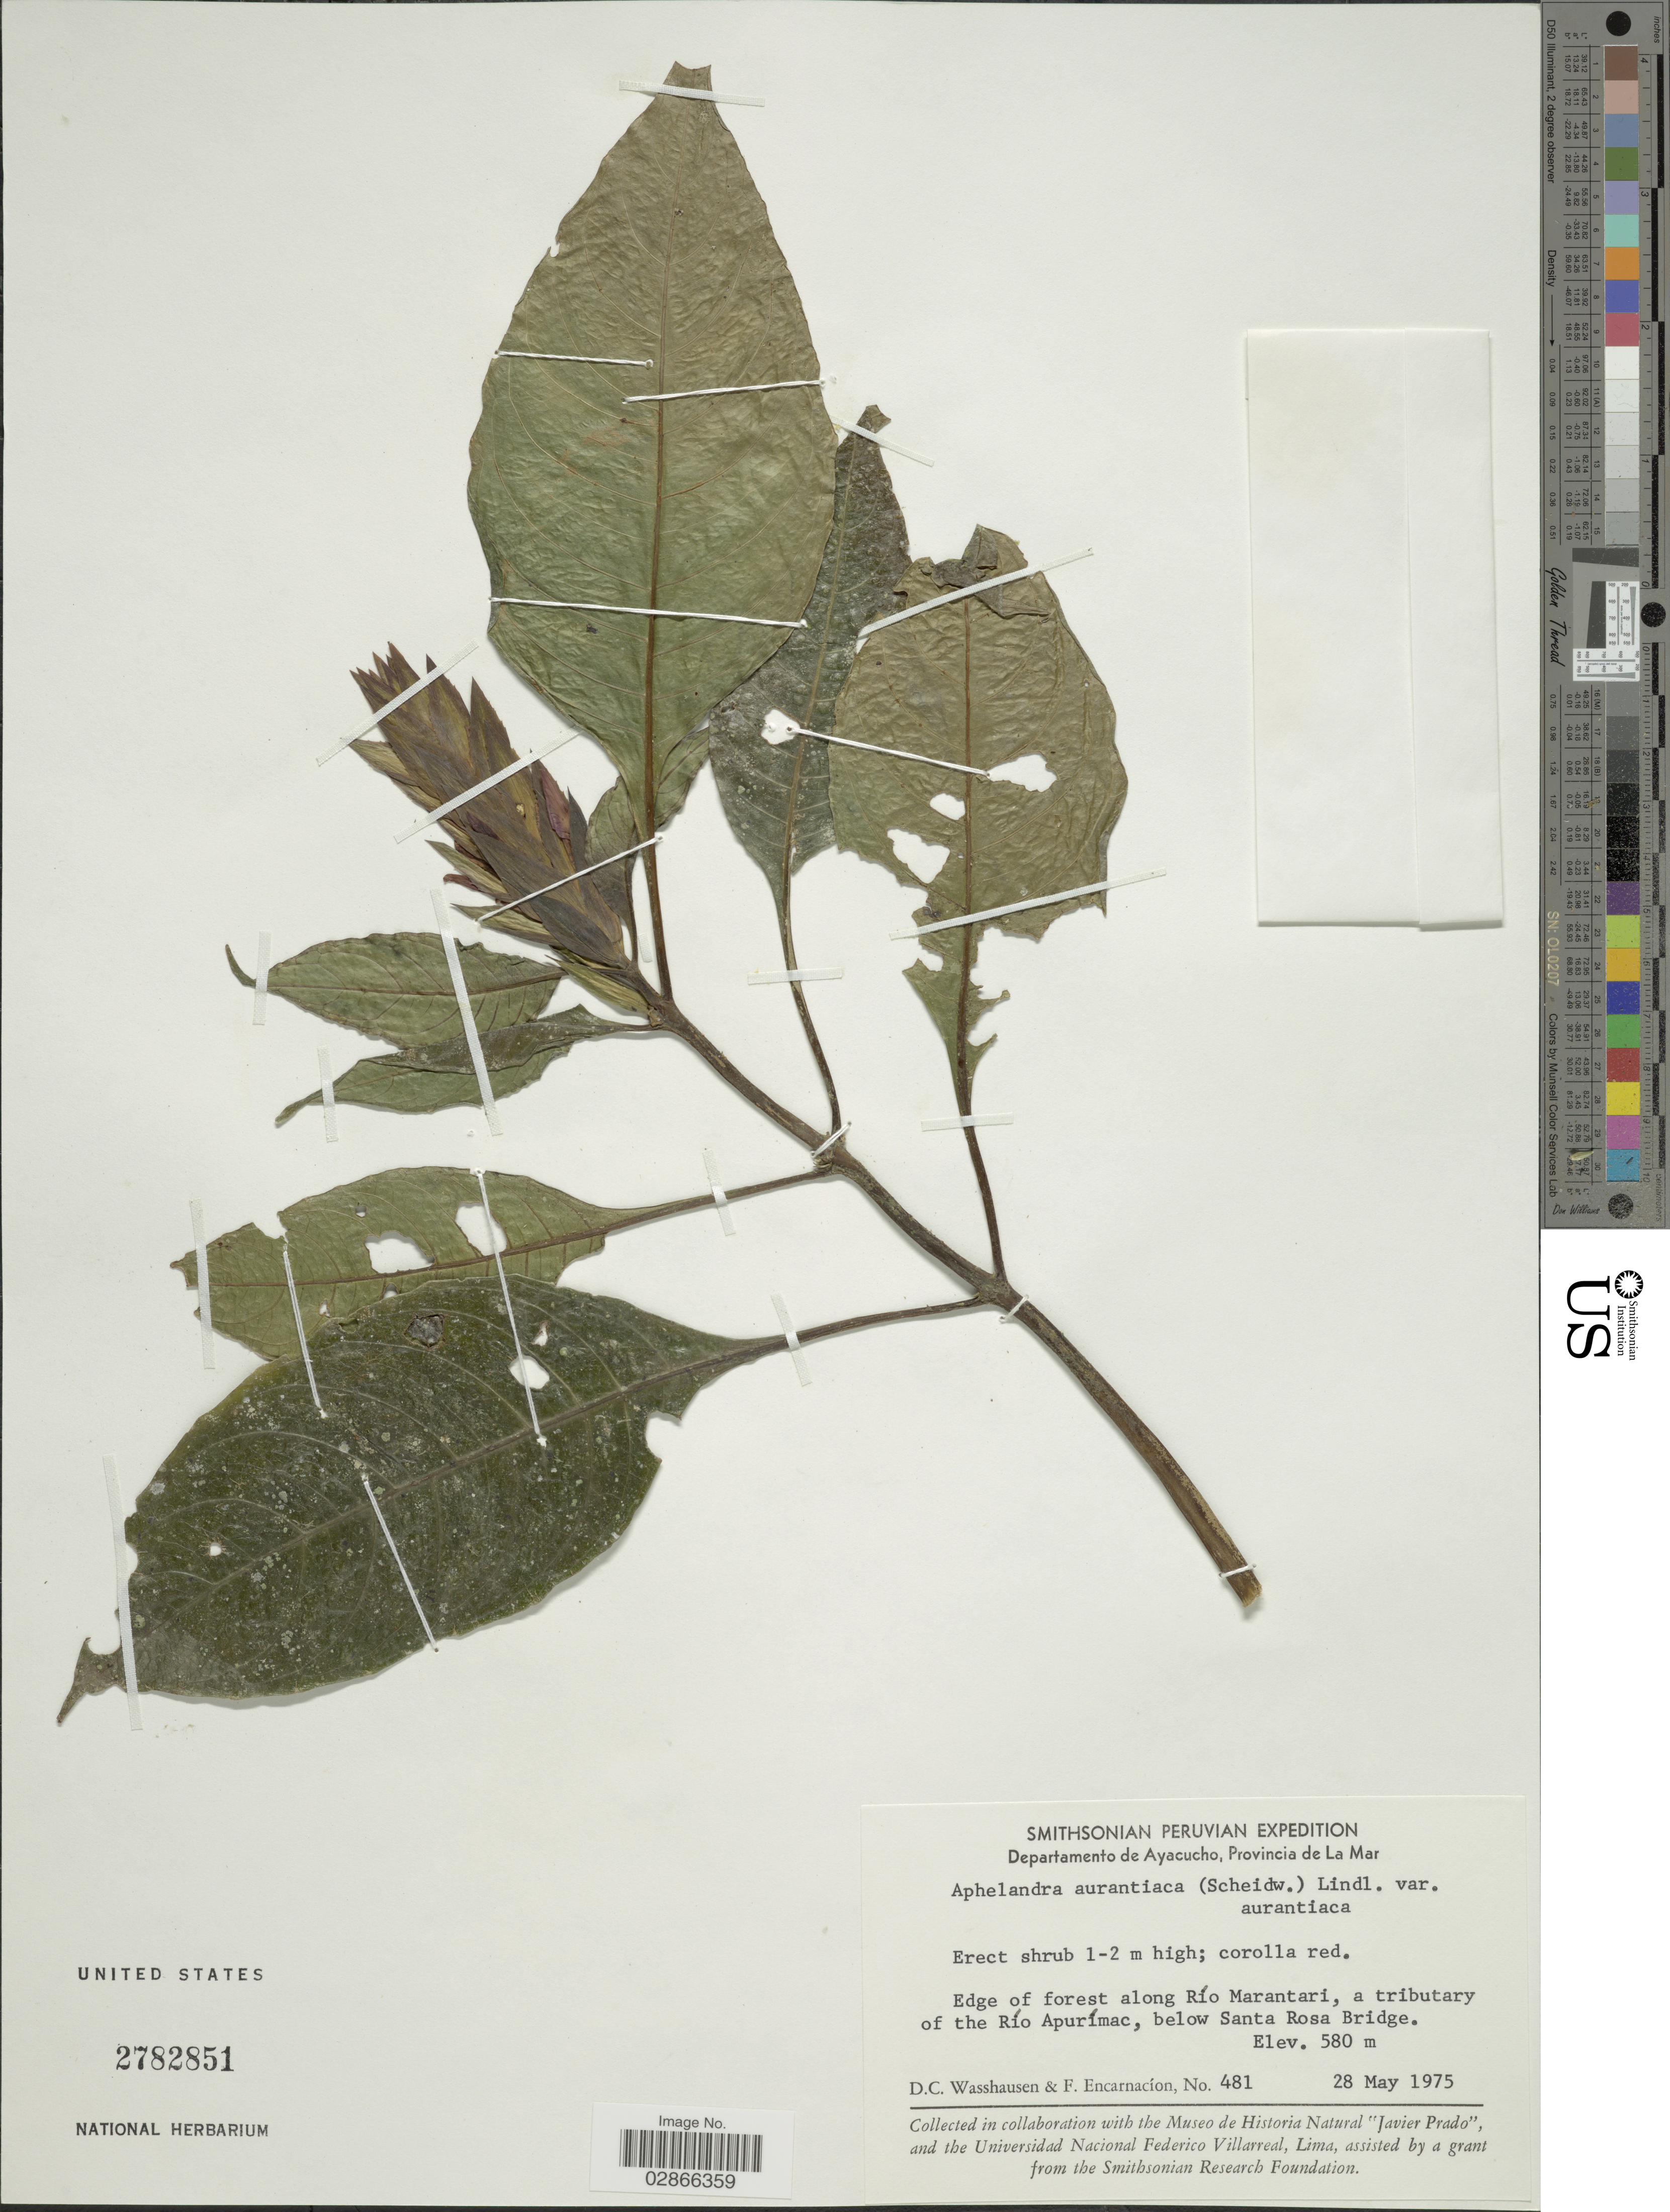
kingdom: Plantae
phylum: Tracheophyta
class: Magnoliopsida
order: Lamiales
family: Acanthaceae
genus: Aphelandra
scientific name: Aphelandra aurantiaca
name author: (Scheidw.) Lindl.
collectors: D. C. Wasshausen & F. Encarnación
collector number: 481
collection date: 1975-05-28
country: Peru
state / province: Ayacucho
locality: Departamento de Ayacucho, Provincia de La Mar. Edge of forest along Río Marantari, a tributary of the Río Apurímac, below Santa Rosa Bridge.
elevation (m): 580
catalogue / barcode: US 2782851